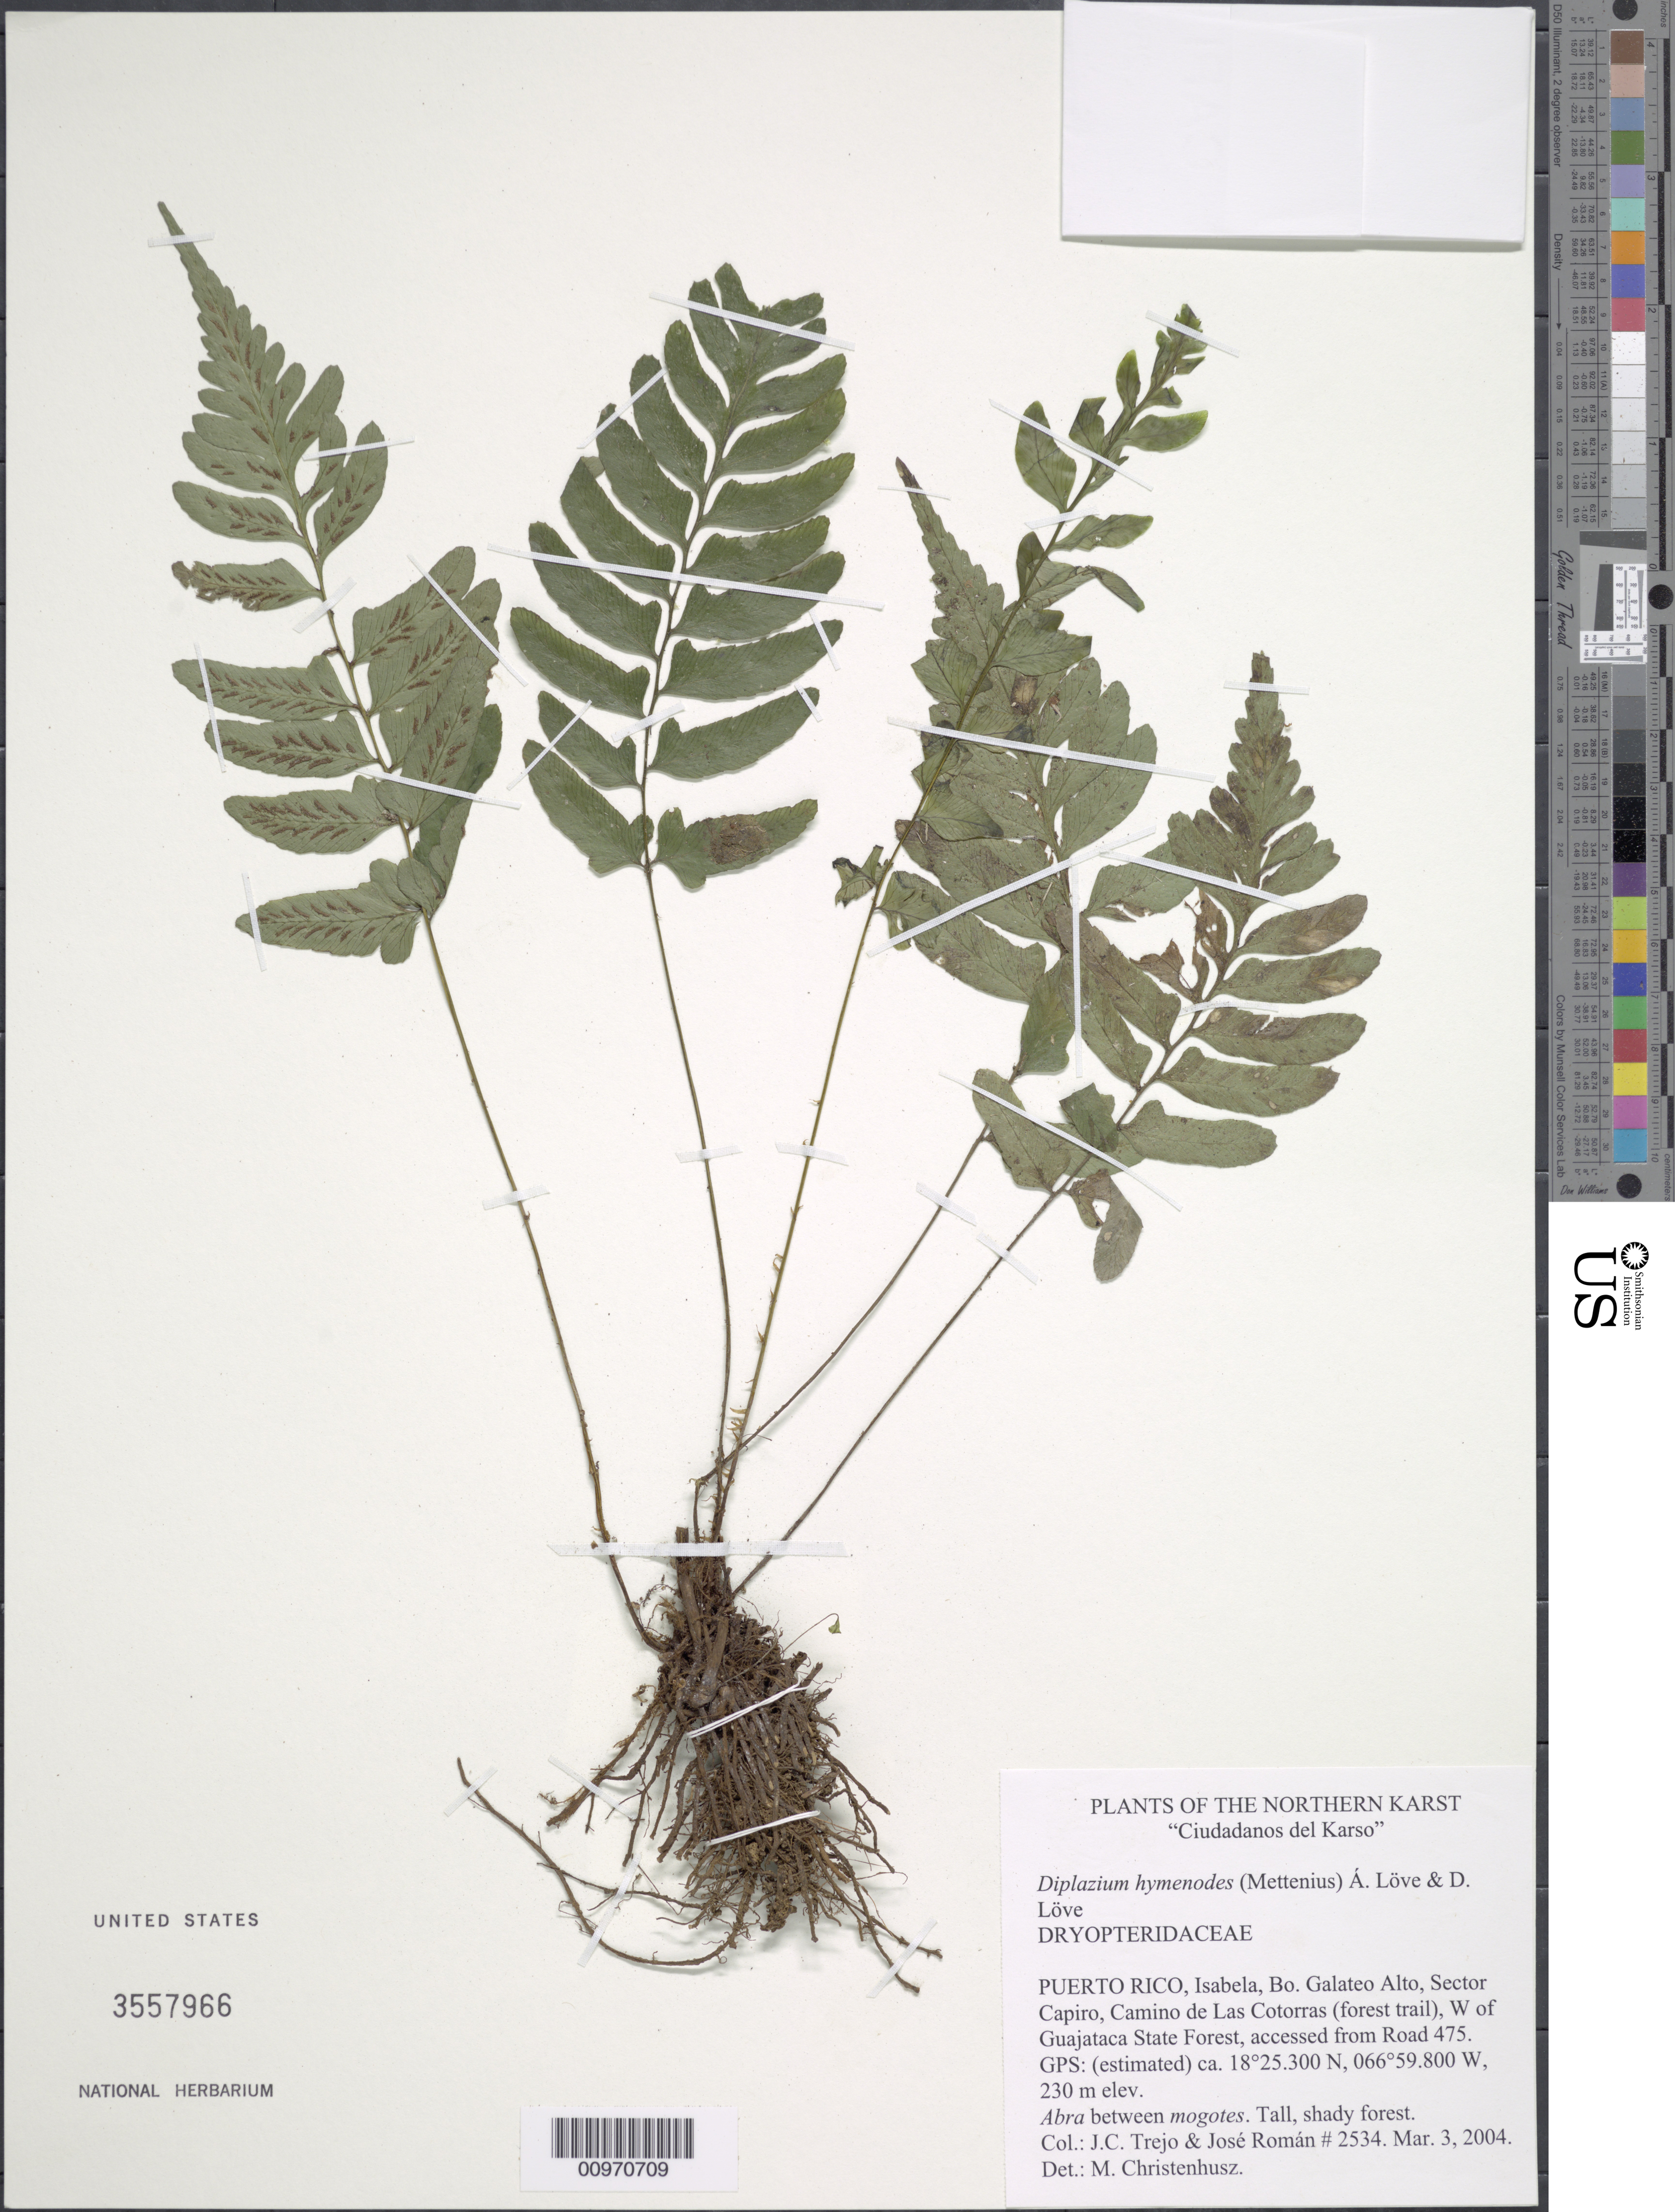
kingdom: Plantae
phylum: Tracheophyta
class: Polypodiopsida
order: Polypodiales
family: Athyriaceae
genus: Diplazium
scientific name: Diplazium hymenodes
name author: (Mett.) Á. Löve & D. Löve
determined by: Christenhusz, M. J. M.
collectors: J. C. Trejo-Torres & J. Román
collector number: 2534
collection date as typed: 03 Mar 2004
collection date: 2004-03-03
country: Puerto Rico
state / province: Isabela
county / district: Bo. Galateo Alto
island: Puerto Rico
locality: Sector Capiro, Camino de Las Cotorras (forest trail), W of Guajataca State Forest, accessed from Road 475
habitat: Abra between mototes. Tall, shady forest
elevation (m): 230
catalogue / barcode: US 3557966